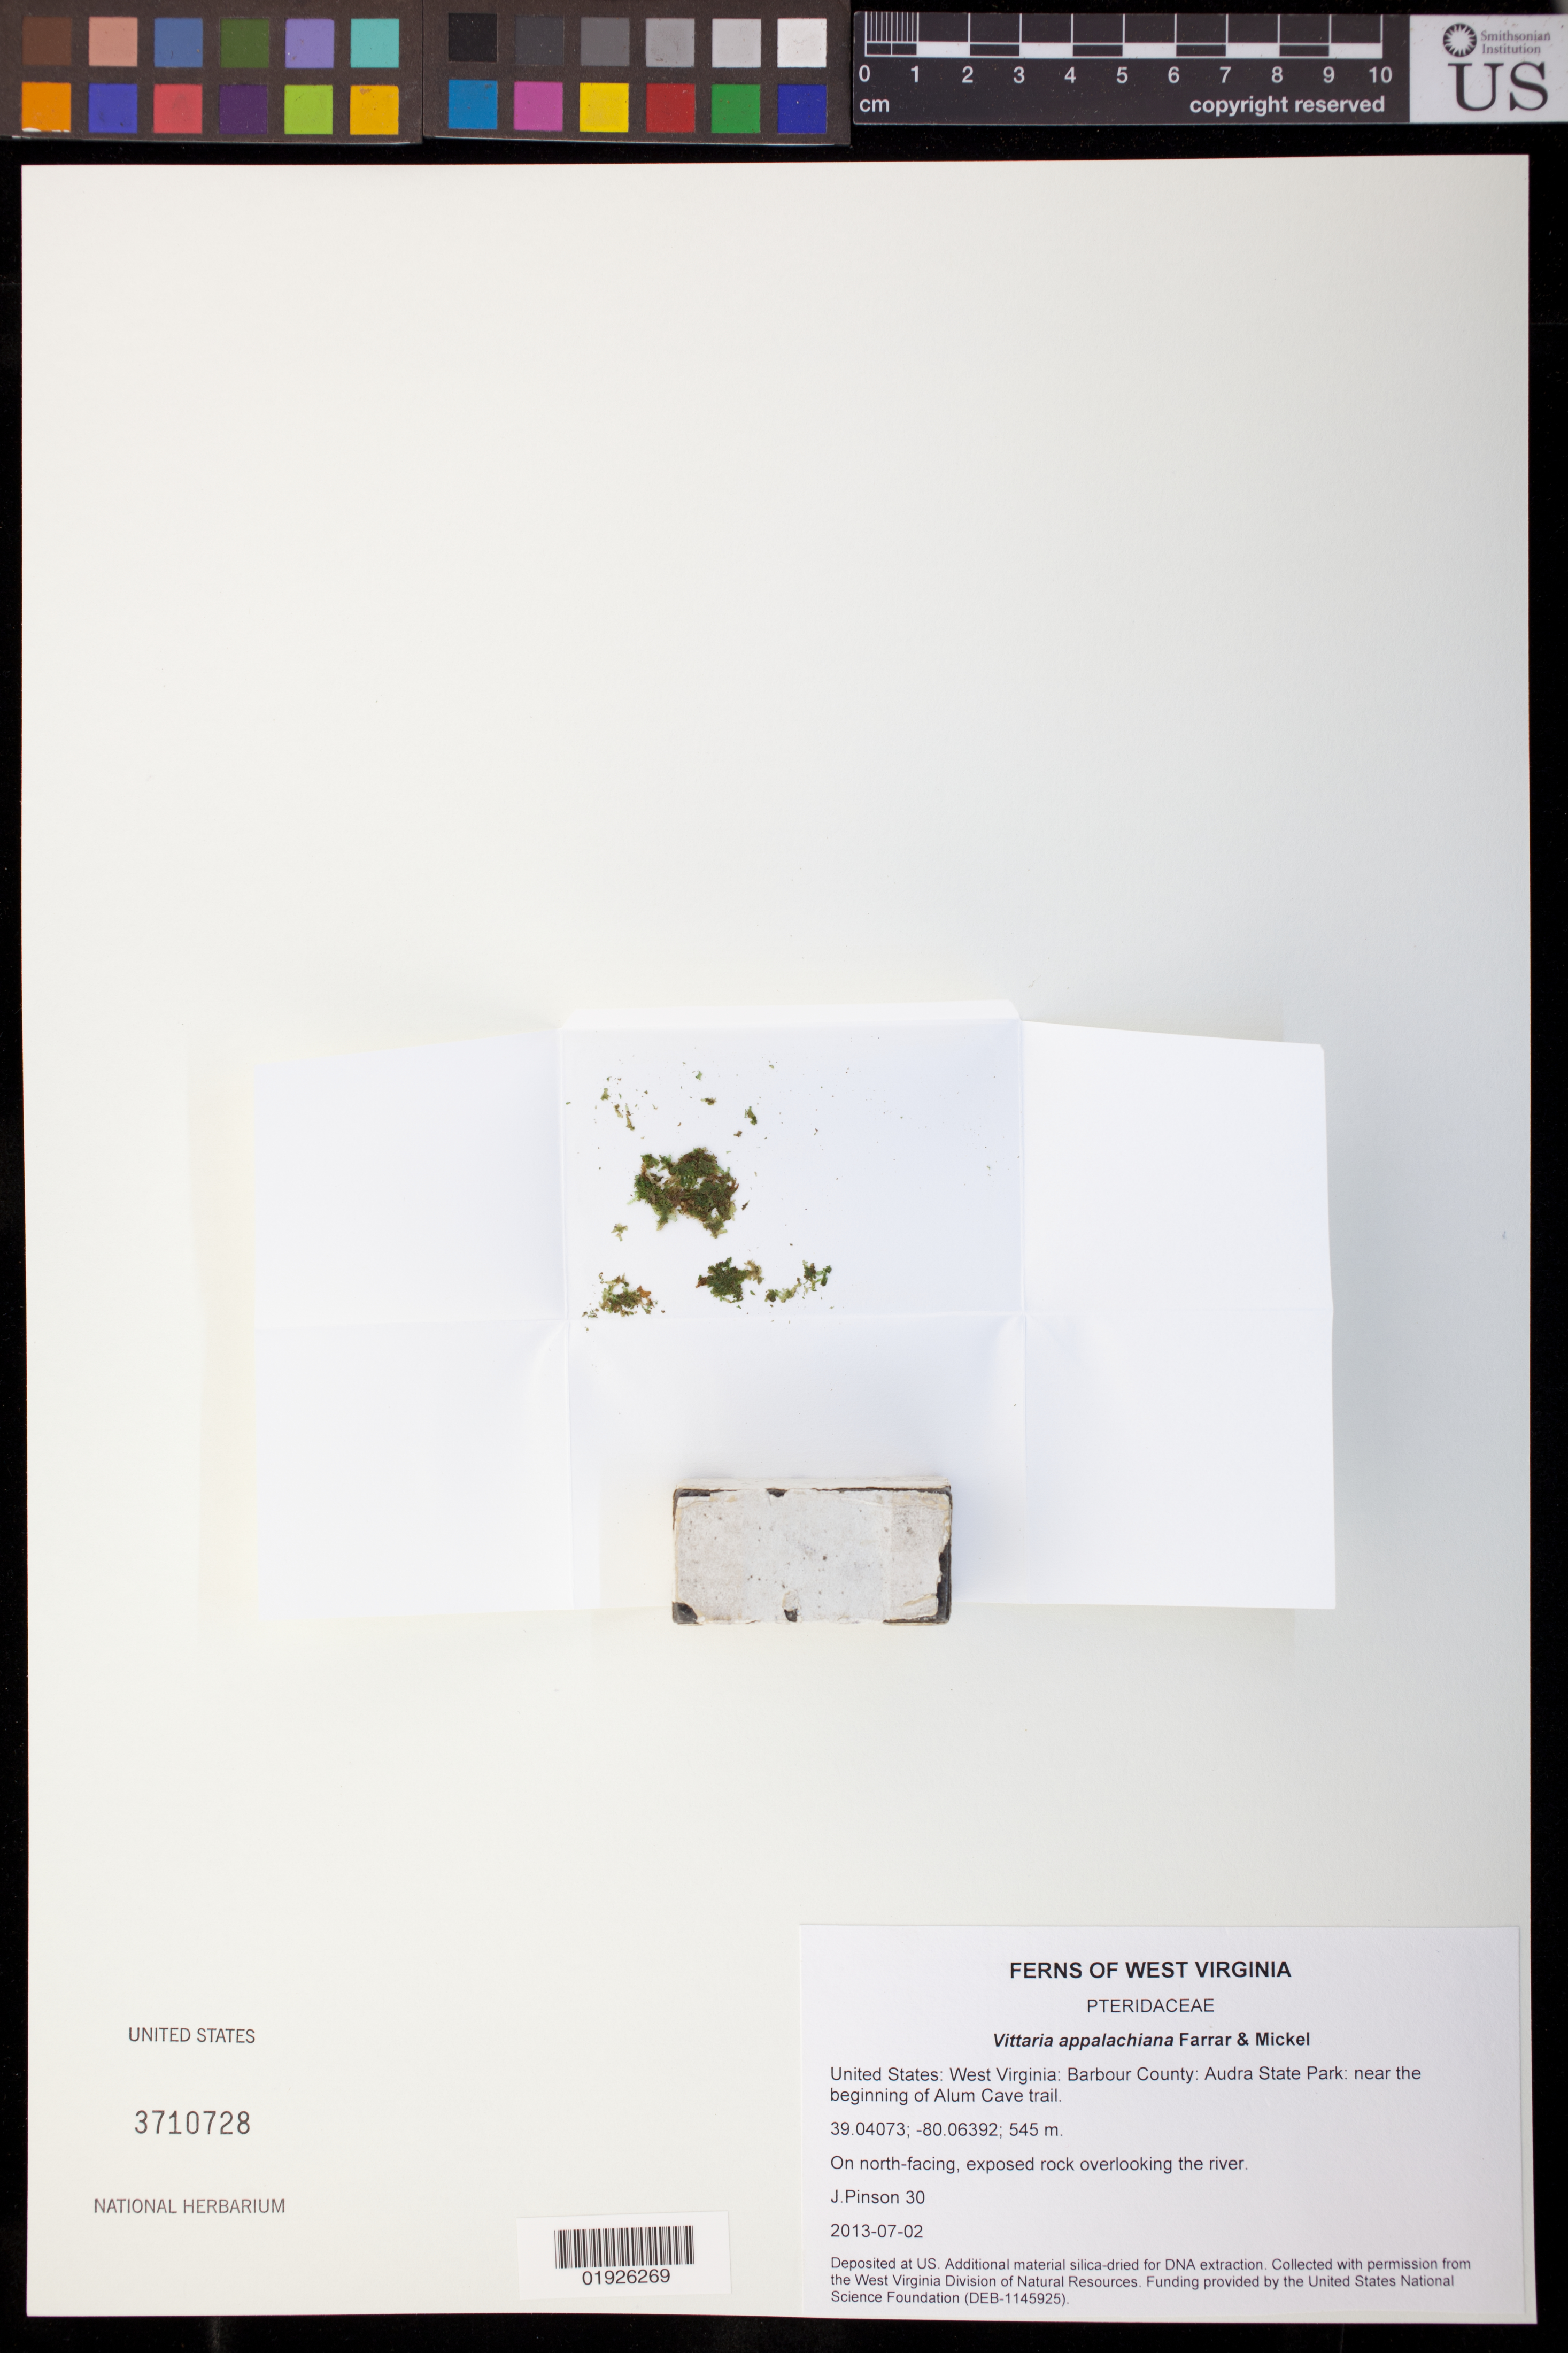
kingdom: Plantae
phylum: Tracheophyta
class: Polypodiopsida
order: Polypodiales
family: Pteridaceae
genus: Vittaria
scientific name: Vittaria appalachiana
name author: Farrar & Mickel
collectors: J. Pinson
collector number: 30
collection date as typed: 2013-07-02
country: United States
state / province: West Virginia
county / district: Barbour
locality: Audra State Park: near the beginning of Alum Cave Trail.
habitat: On north-facing, exposed rock overlooking the river.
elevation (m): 545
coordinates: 39.04073, -80.06392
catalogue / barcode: US 3710728